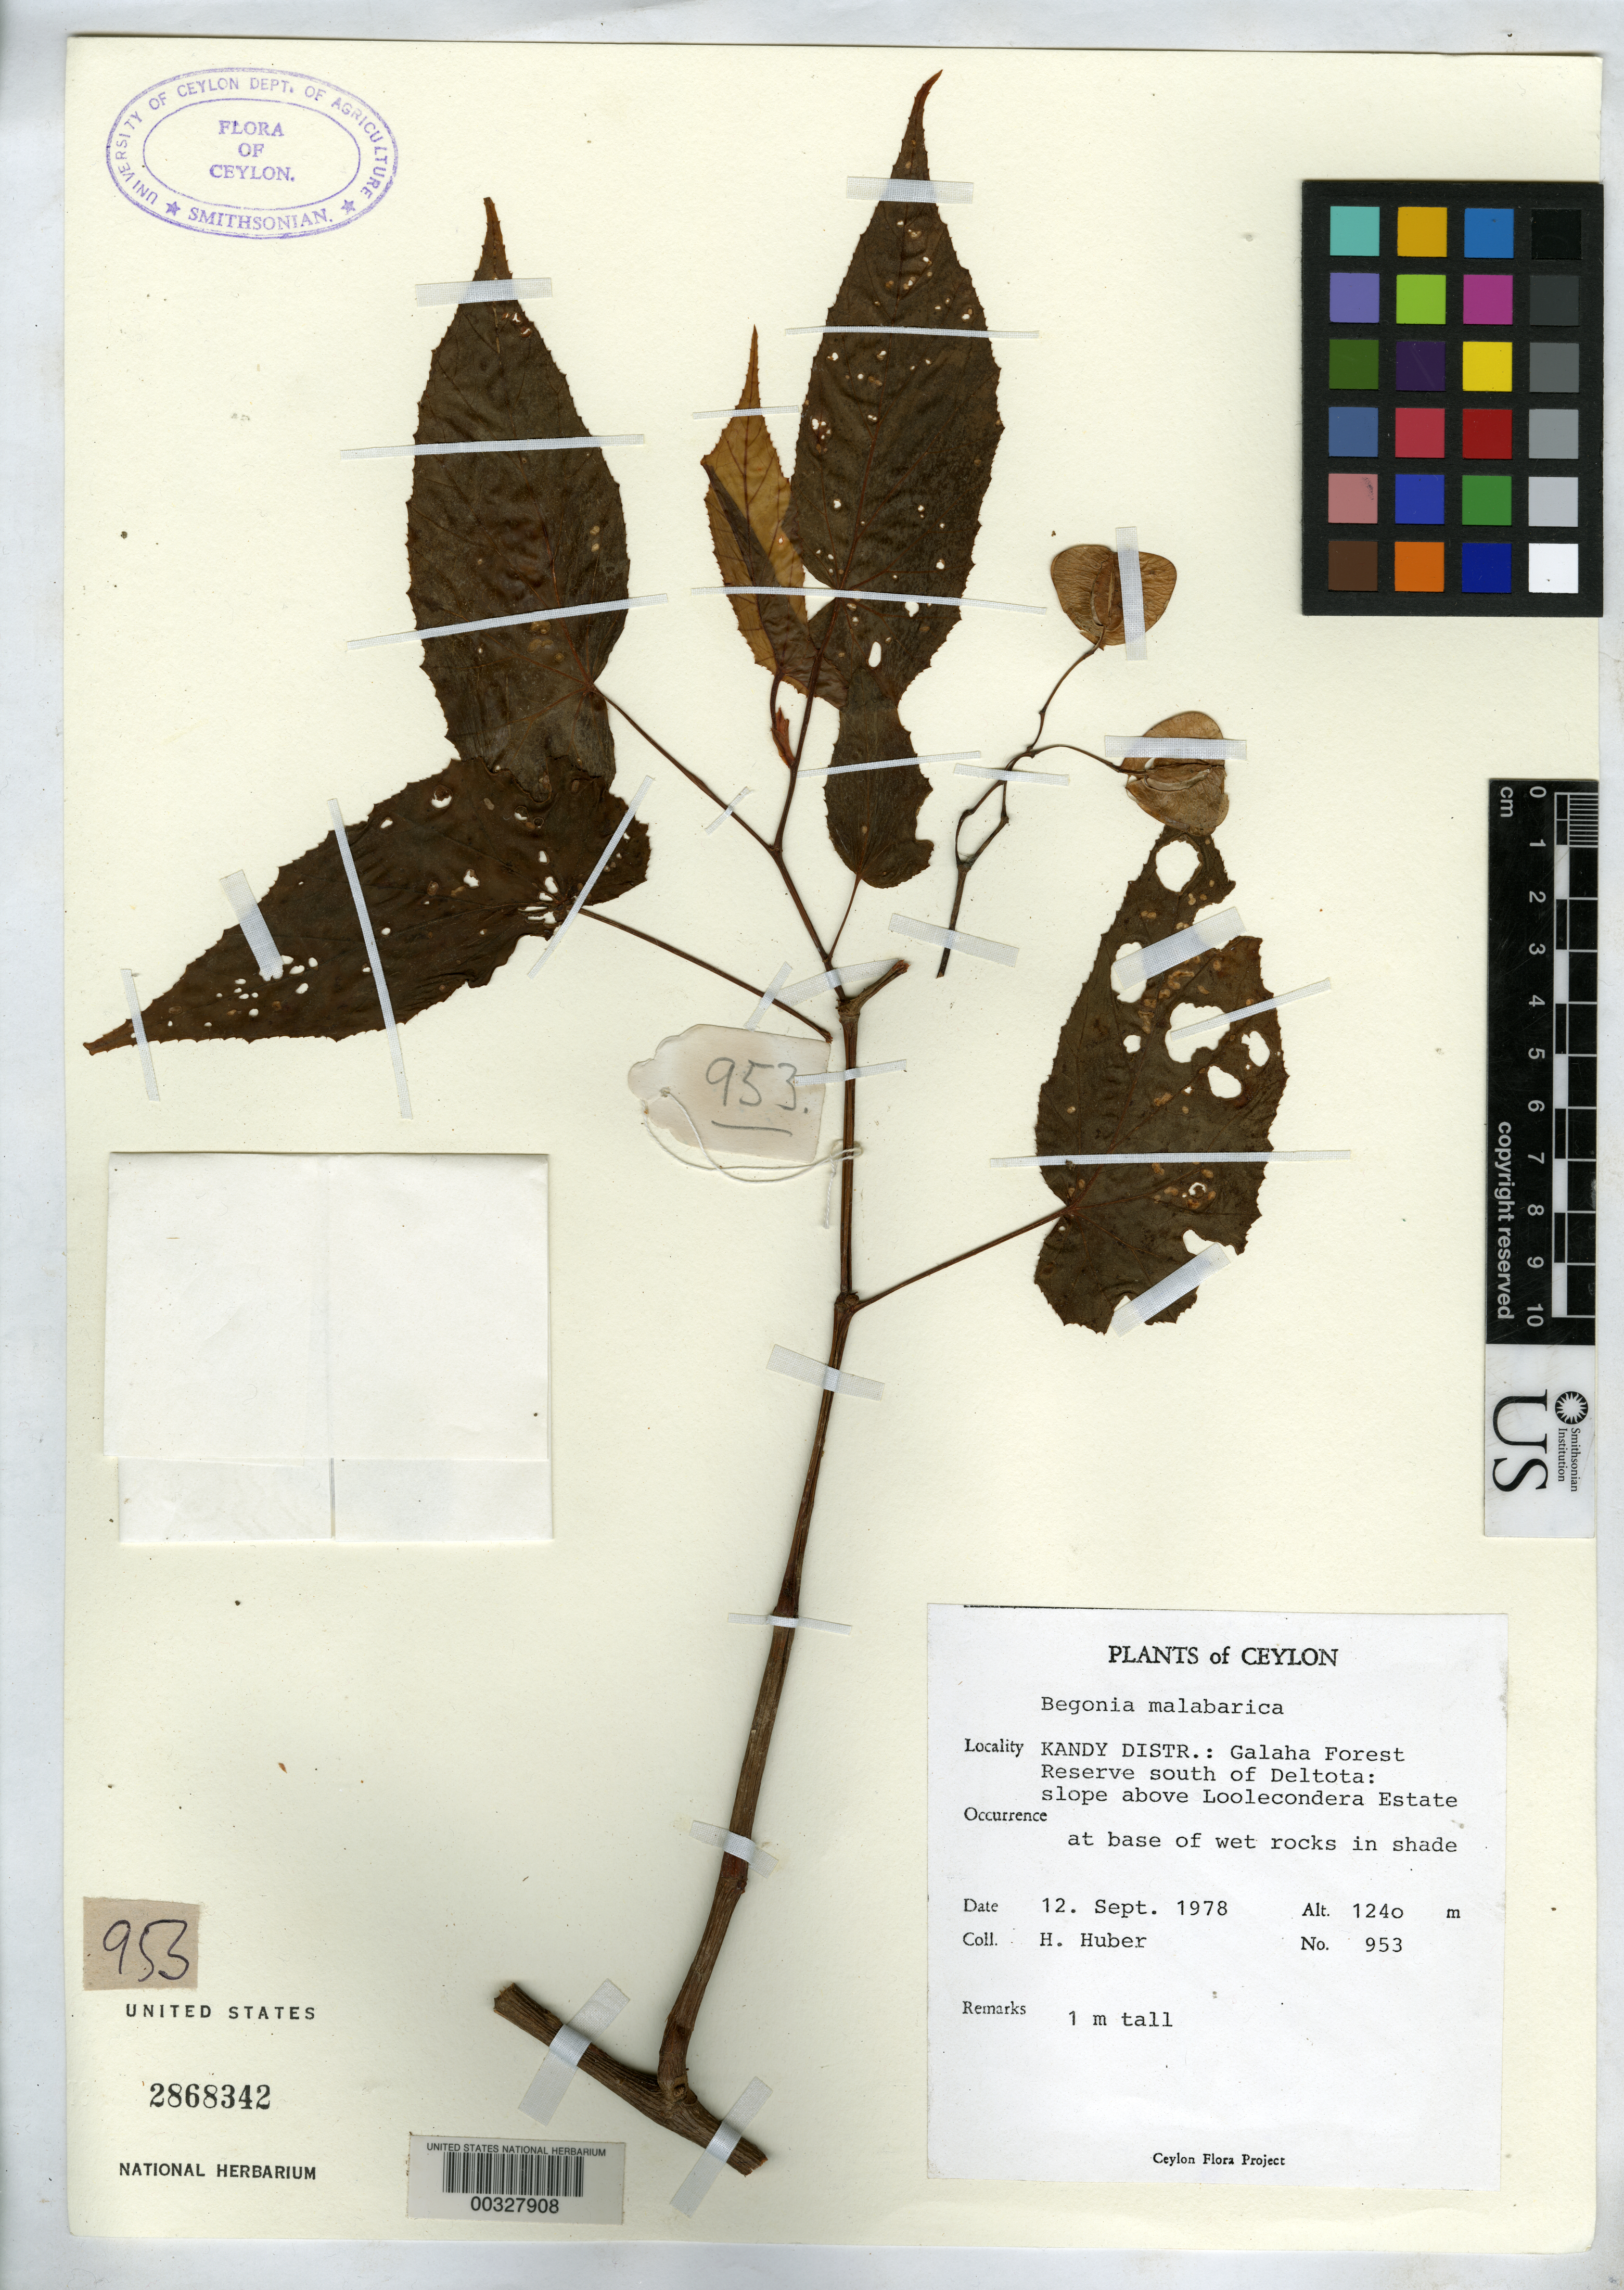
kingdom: Plantae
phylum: Tracheophyta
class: Magnoliopsida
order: Cucurbitales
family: Begoniaceae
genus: Begonia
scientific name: Begonia malabarica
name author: Lam.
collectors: H. Huber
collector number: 953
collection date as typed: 12 Sep 1978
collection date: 1978-09-12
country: Sri Lanka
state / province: Central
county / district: Kandy Dist.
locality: Galaha forest reserve so of deltota, slope above loolecondera estate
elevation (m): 1240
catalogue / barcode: US 2868342